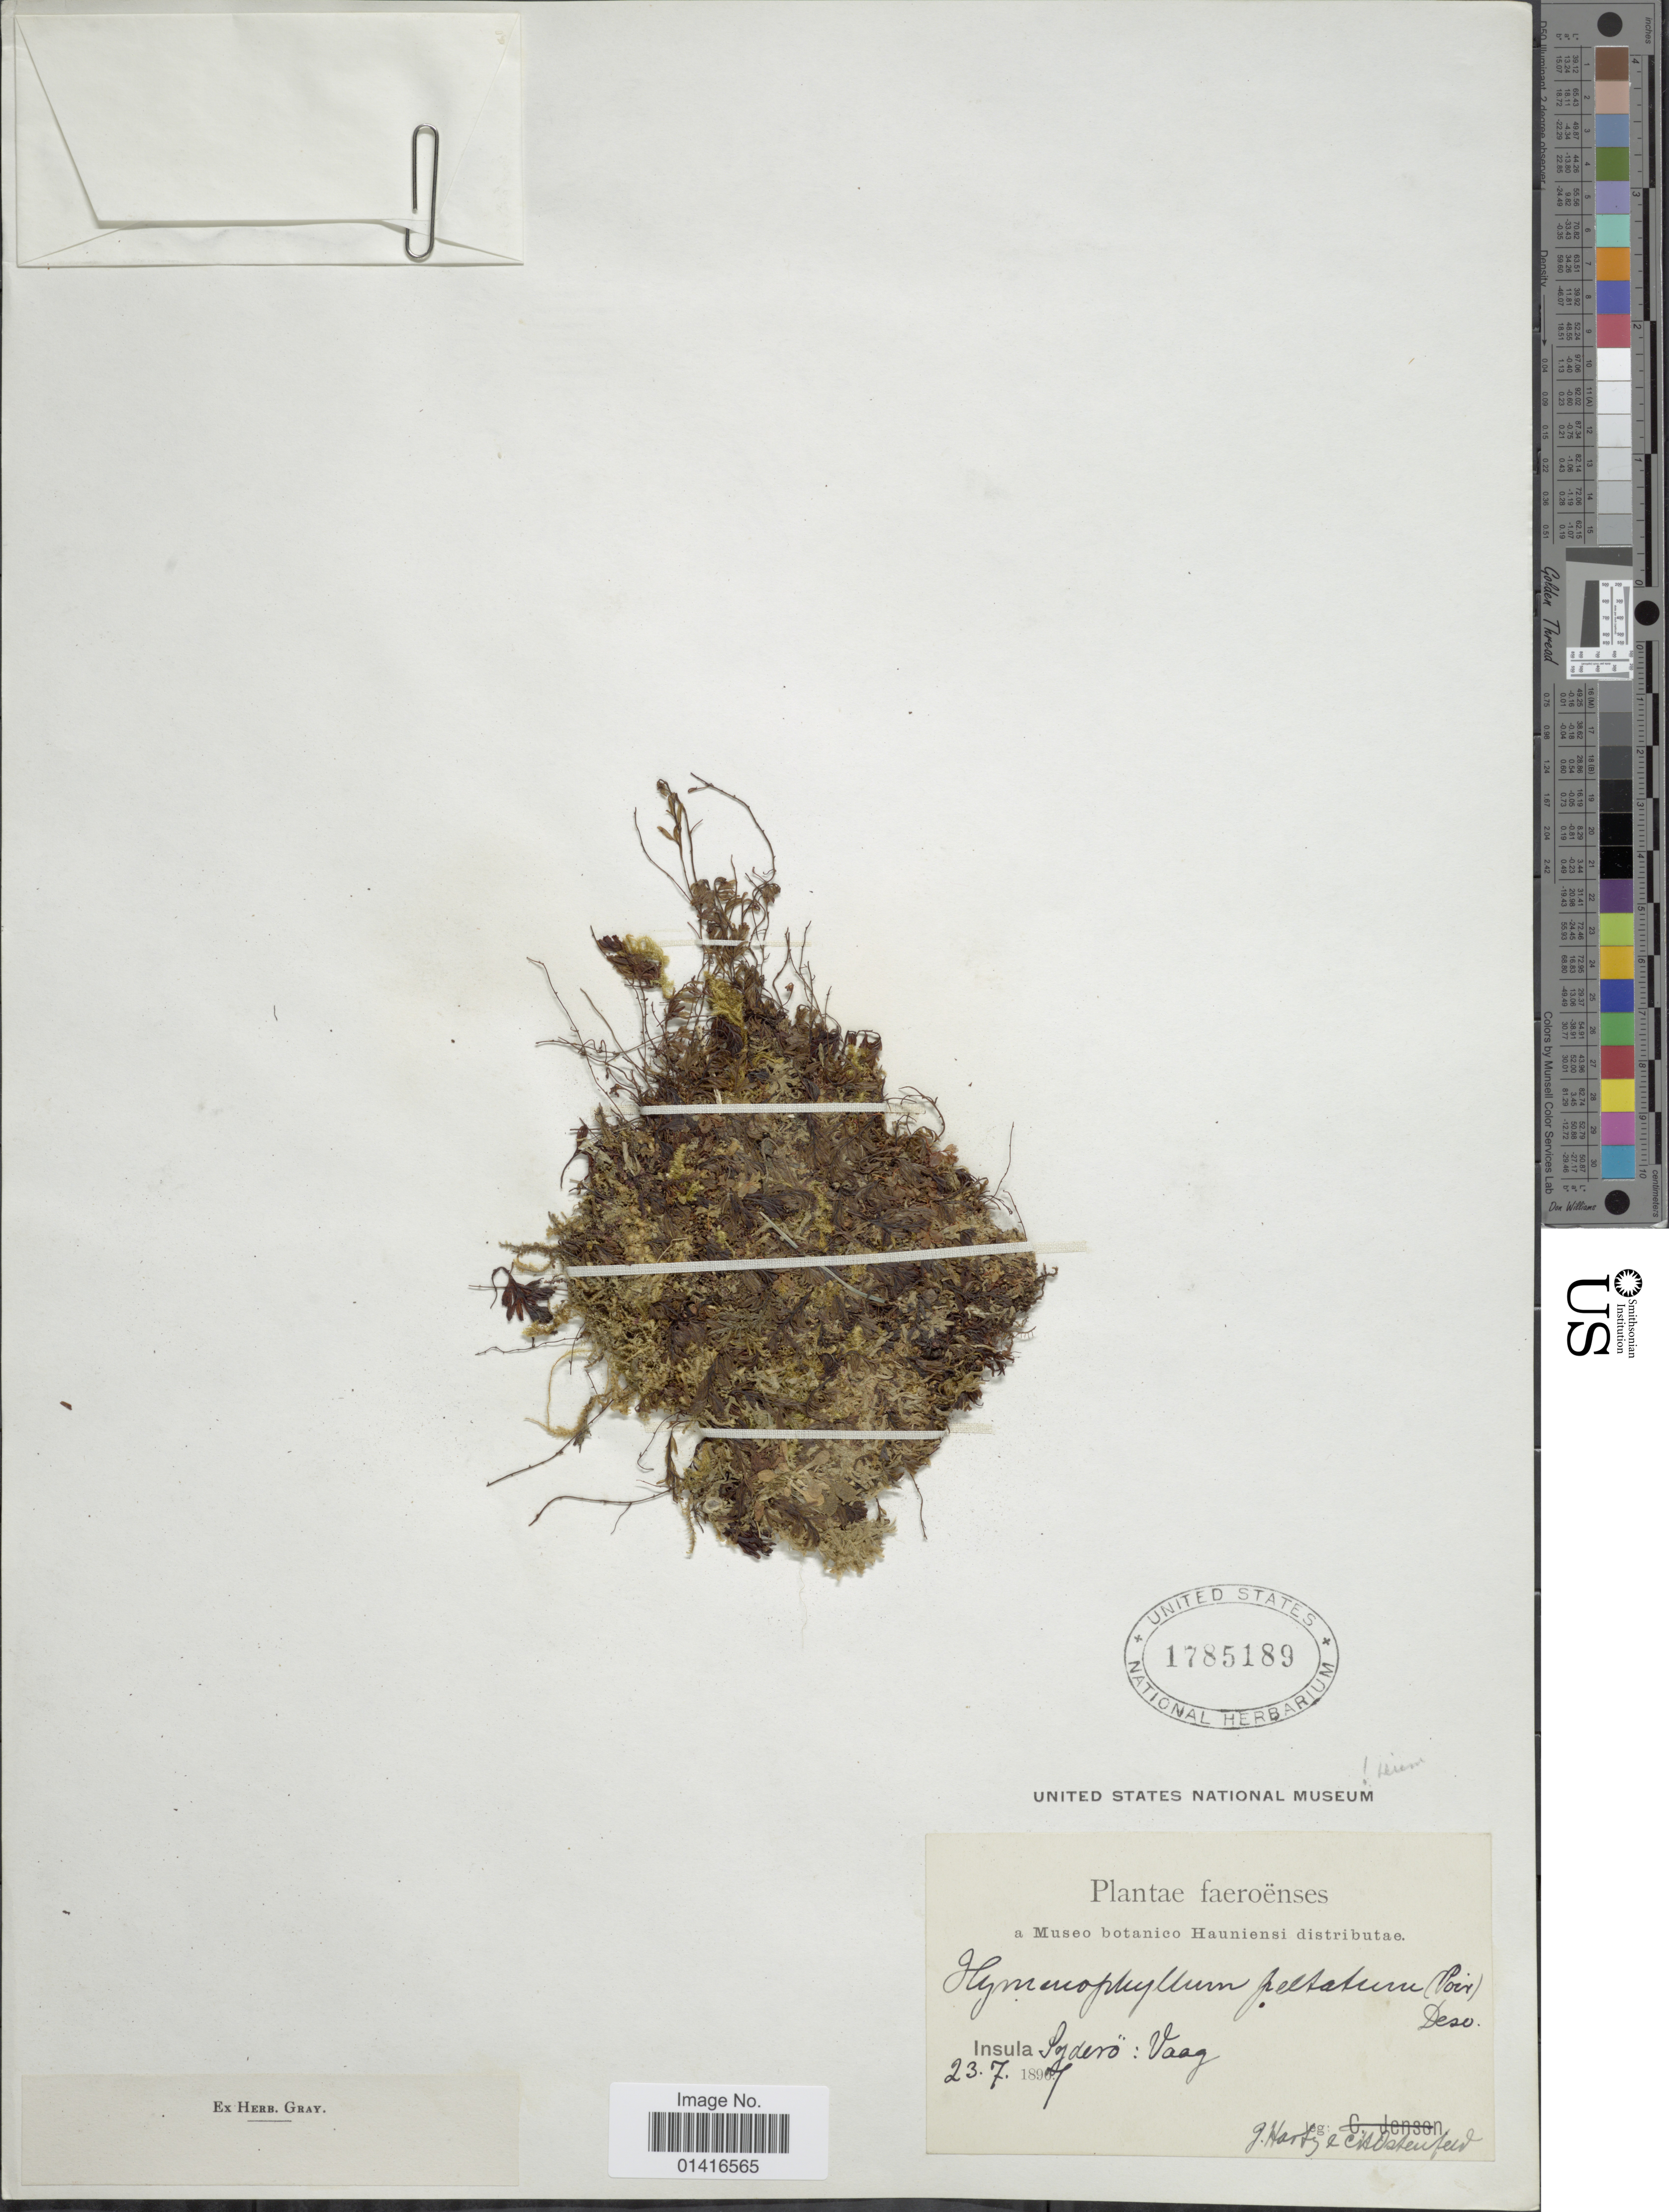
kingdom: Plantae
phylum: Tracheophyta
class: Polypodiopsida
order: Hymenophyllales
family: Hymenophyllaceae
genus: Hymenophyllum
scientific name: Hymenophyllum peltatum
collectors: J. Hartz & C. Ostenfeld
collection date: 1897-07-23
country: Faroe Islands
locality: Insula Igaderö: Vaag [interpreted]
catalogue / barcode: US 1785189